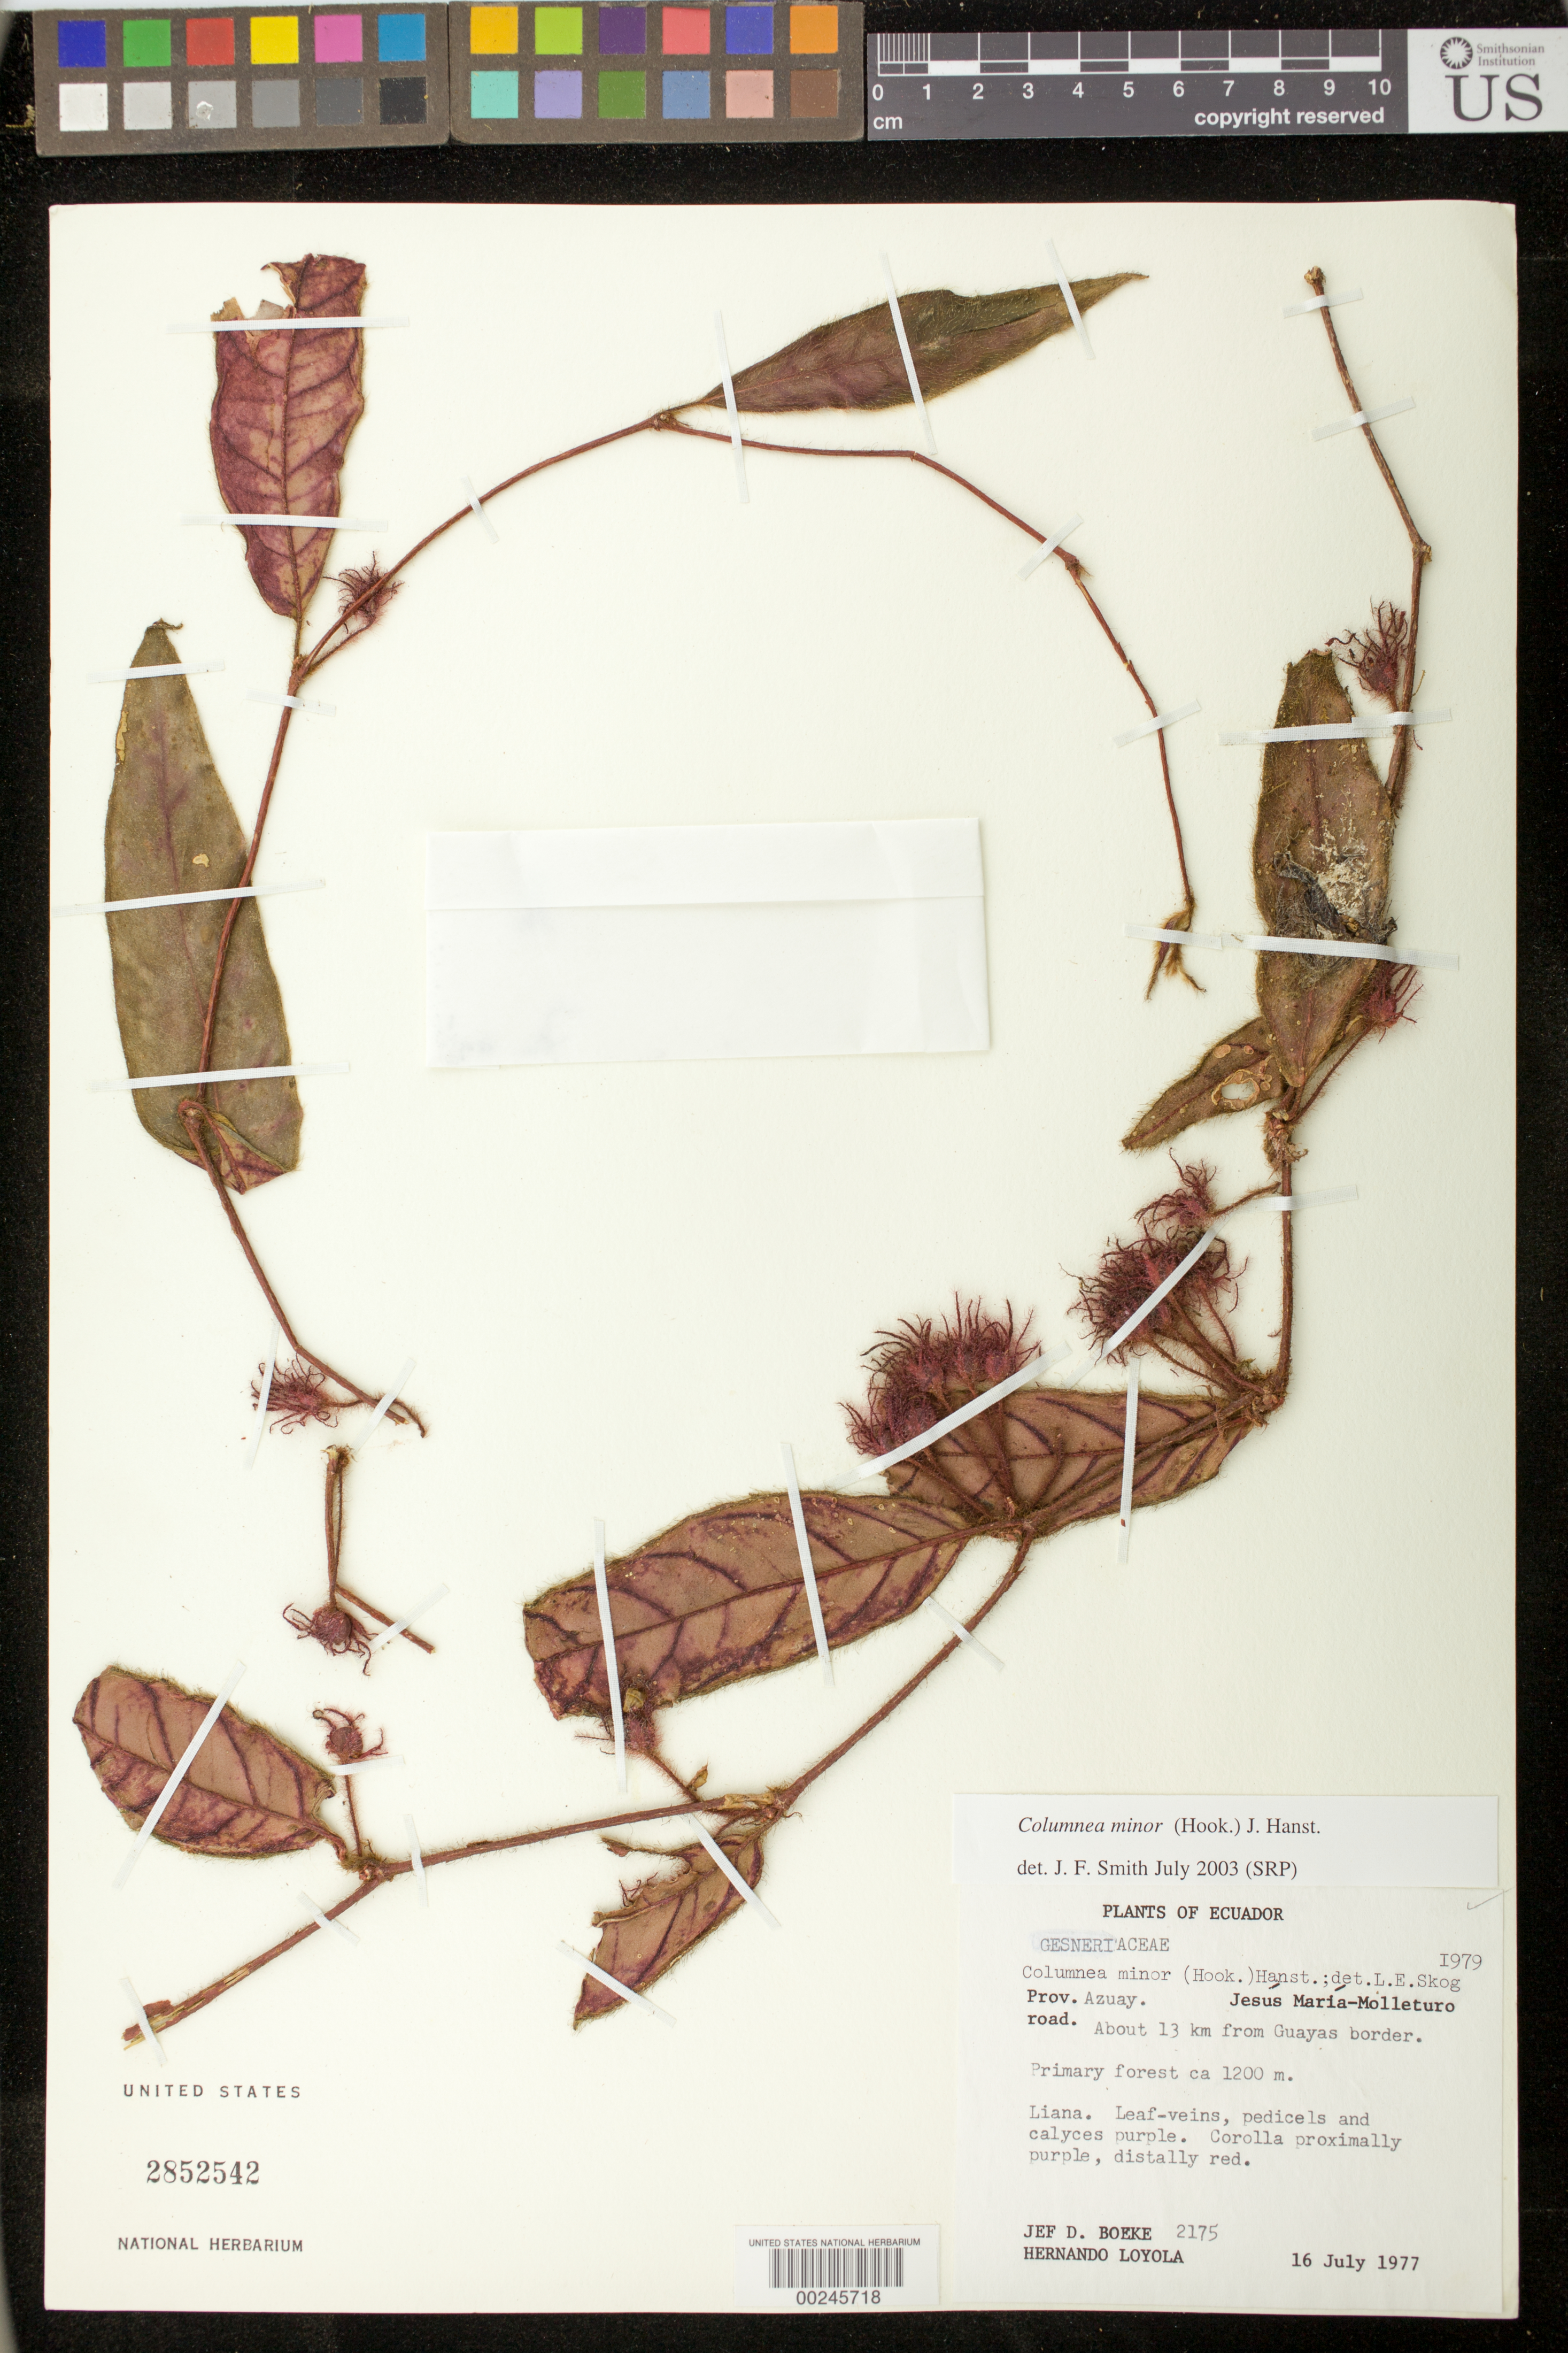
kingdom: Plantae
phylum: Tracheophyta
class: Magnoliopsida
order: Lamiales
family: Gesneriaceae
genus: Columnea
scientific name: Columnea minor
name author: (Hook.) Hanst.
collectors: J. D. Boeke & H. Loyola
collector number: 2175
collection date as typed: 16 Jul 1977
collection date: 1977-07-16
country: Ecuador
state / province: Azuay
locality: Jesus Maria-Molleturo road, about 13 km from Guayas border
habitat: Primary forest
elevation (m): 1200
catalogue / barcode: US 2852542